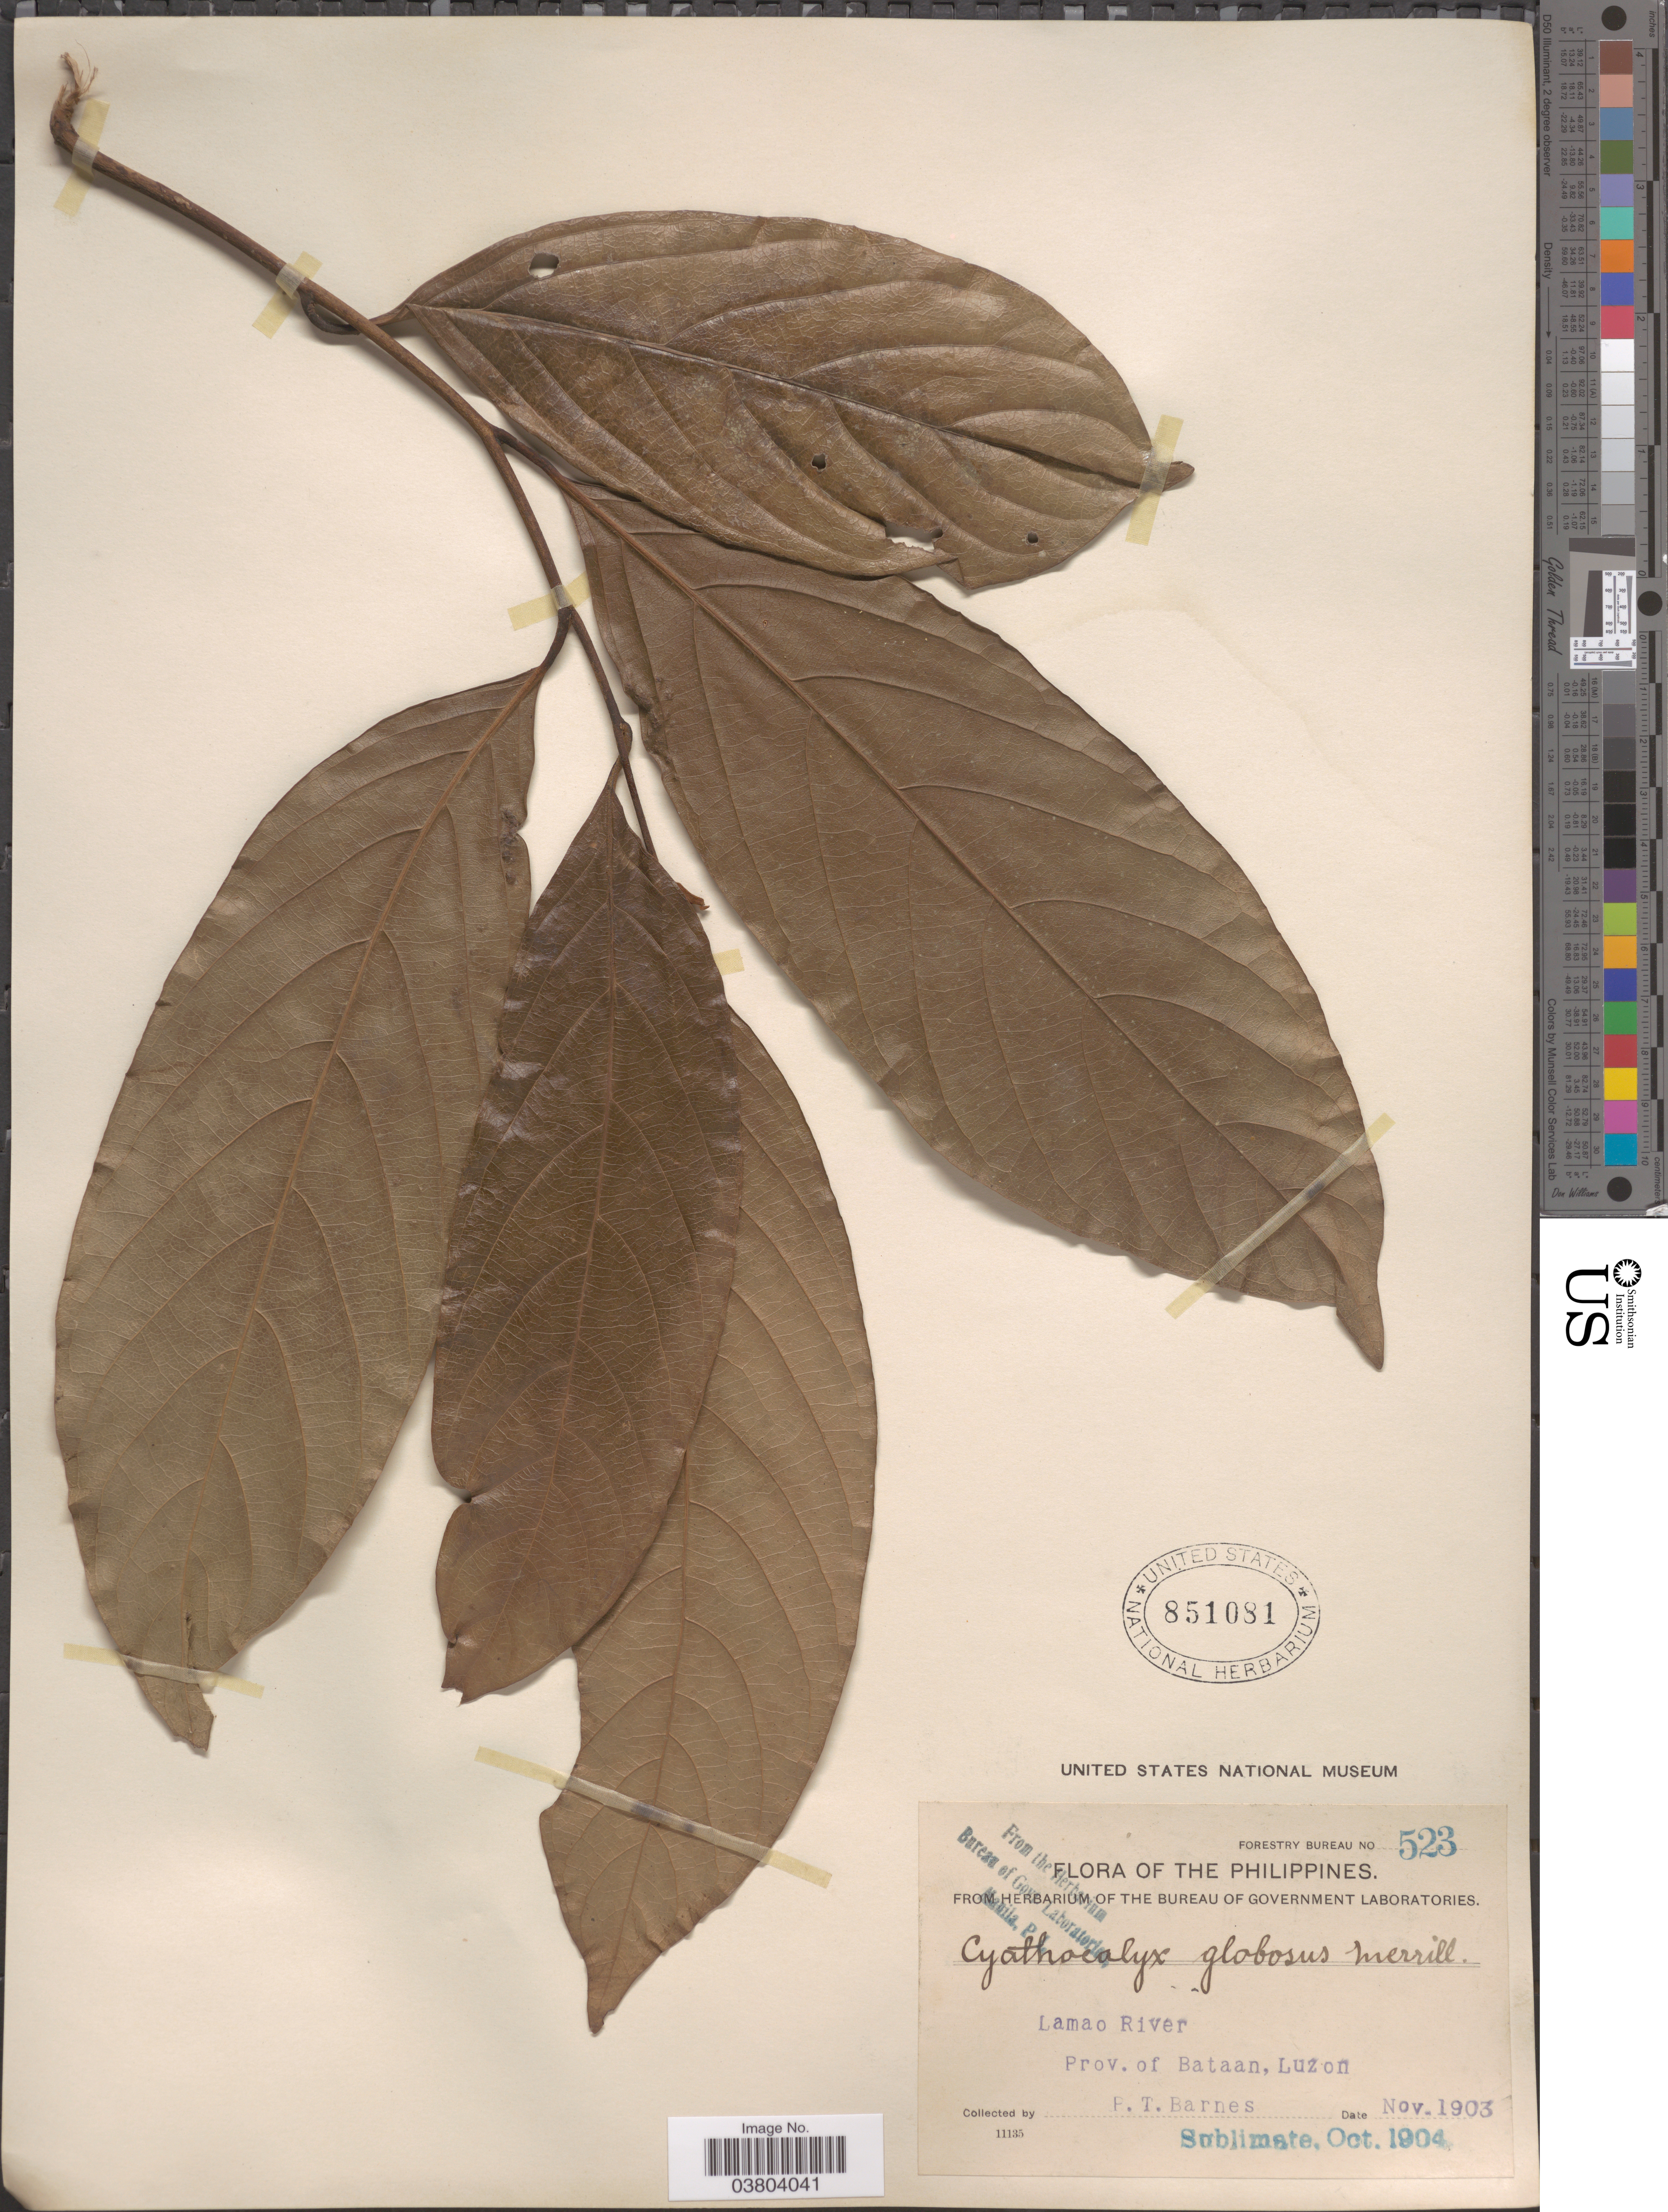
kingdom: Plantae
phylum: Tracheophyta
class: Magnoliopsida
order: Magnoliales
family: Annonaceae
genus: Cyathocalyx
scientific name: Cyathocalyx globosus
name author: Merr.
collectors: P. Barnes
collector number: Forestry Bureau 523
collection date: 1903-11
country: Philippines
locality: Lamao River, Prov. of Bataan, Luzon.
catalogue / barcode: US 851081